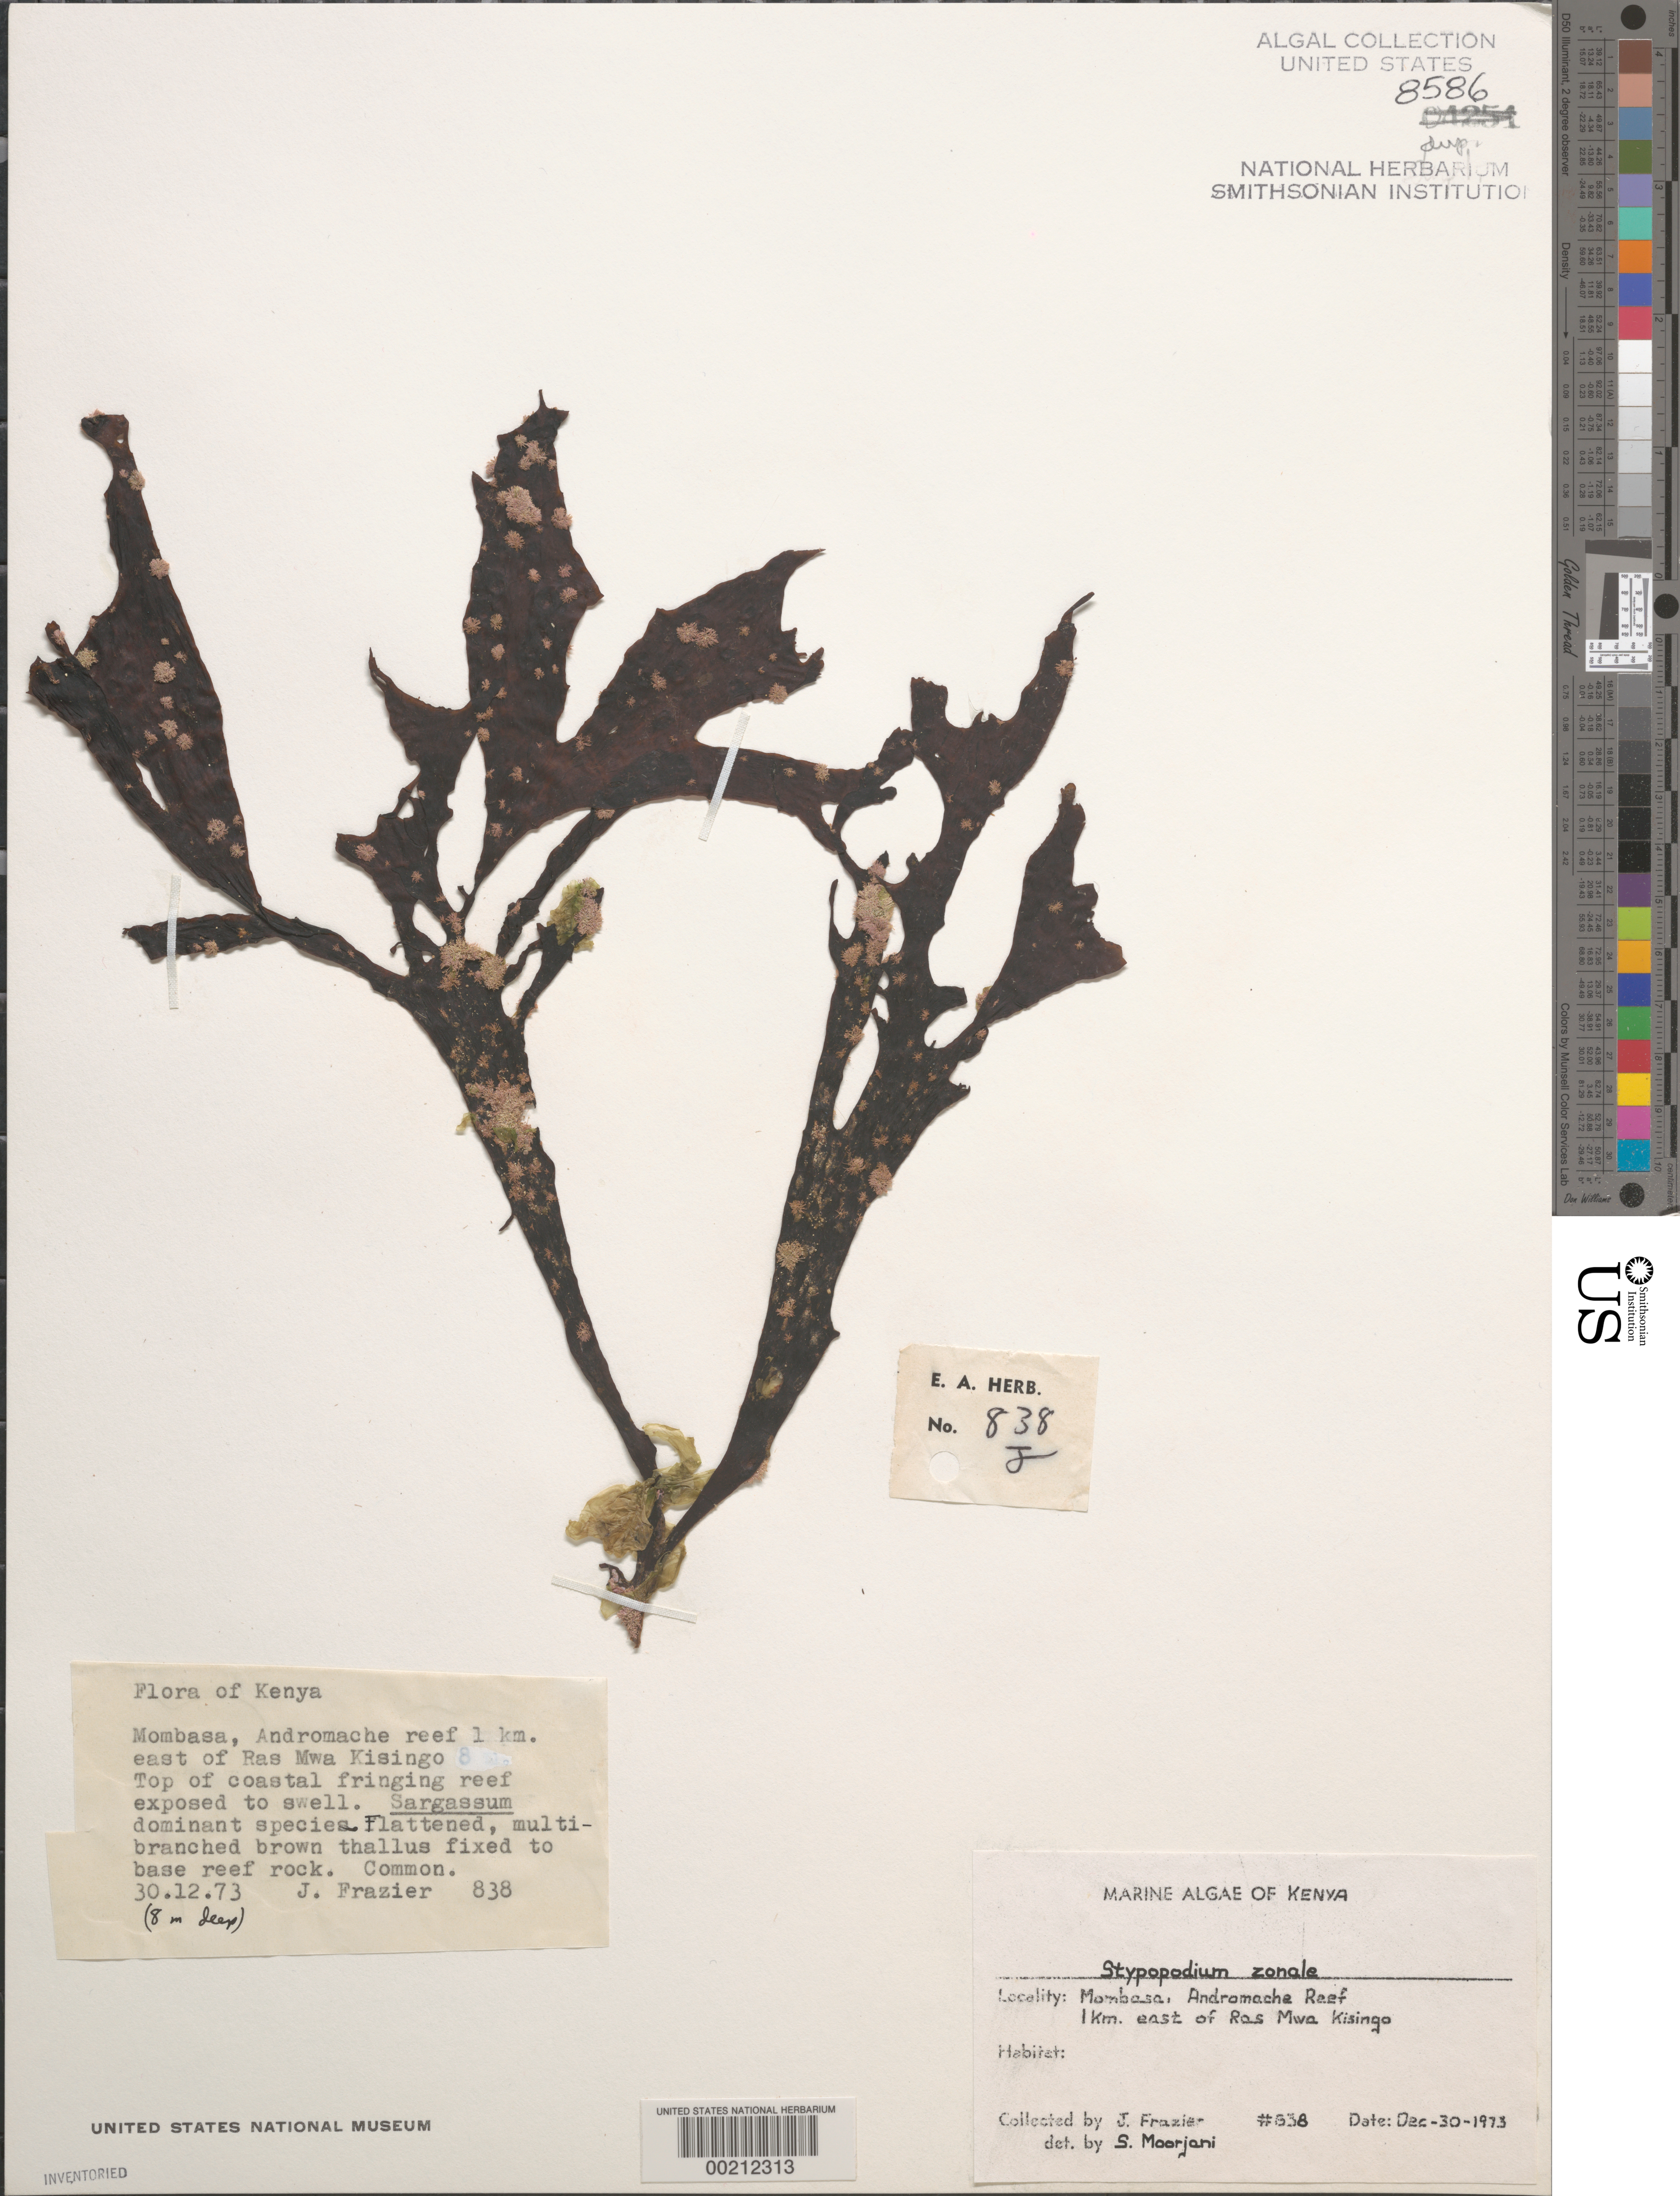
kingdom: Chromista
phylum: Ochrophyta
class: Phaeophyceae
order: Dictyotales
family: Dictyotaceae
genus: Stypopodium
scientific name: Stypopodium zonale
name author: (J.V.Lamouroux) Papenf.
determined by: Moorjani, S.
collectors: J. Frazier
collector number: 838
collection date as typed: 30 Dec 1973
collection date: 1973-12-30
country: Kenya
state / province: Mombasa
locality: Mombasa, Andromache Reef, 1 km east of Ras Mwa Kisingo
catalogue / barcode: US 8586